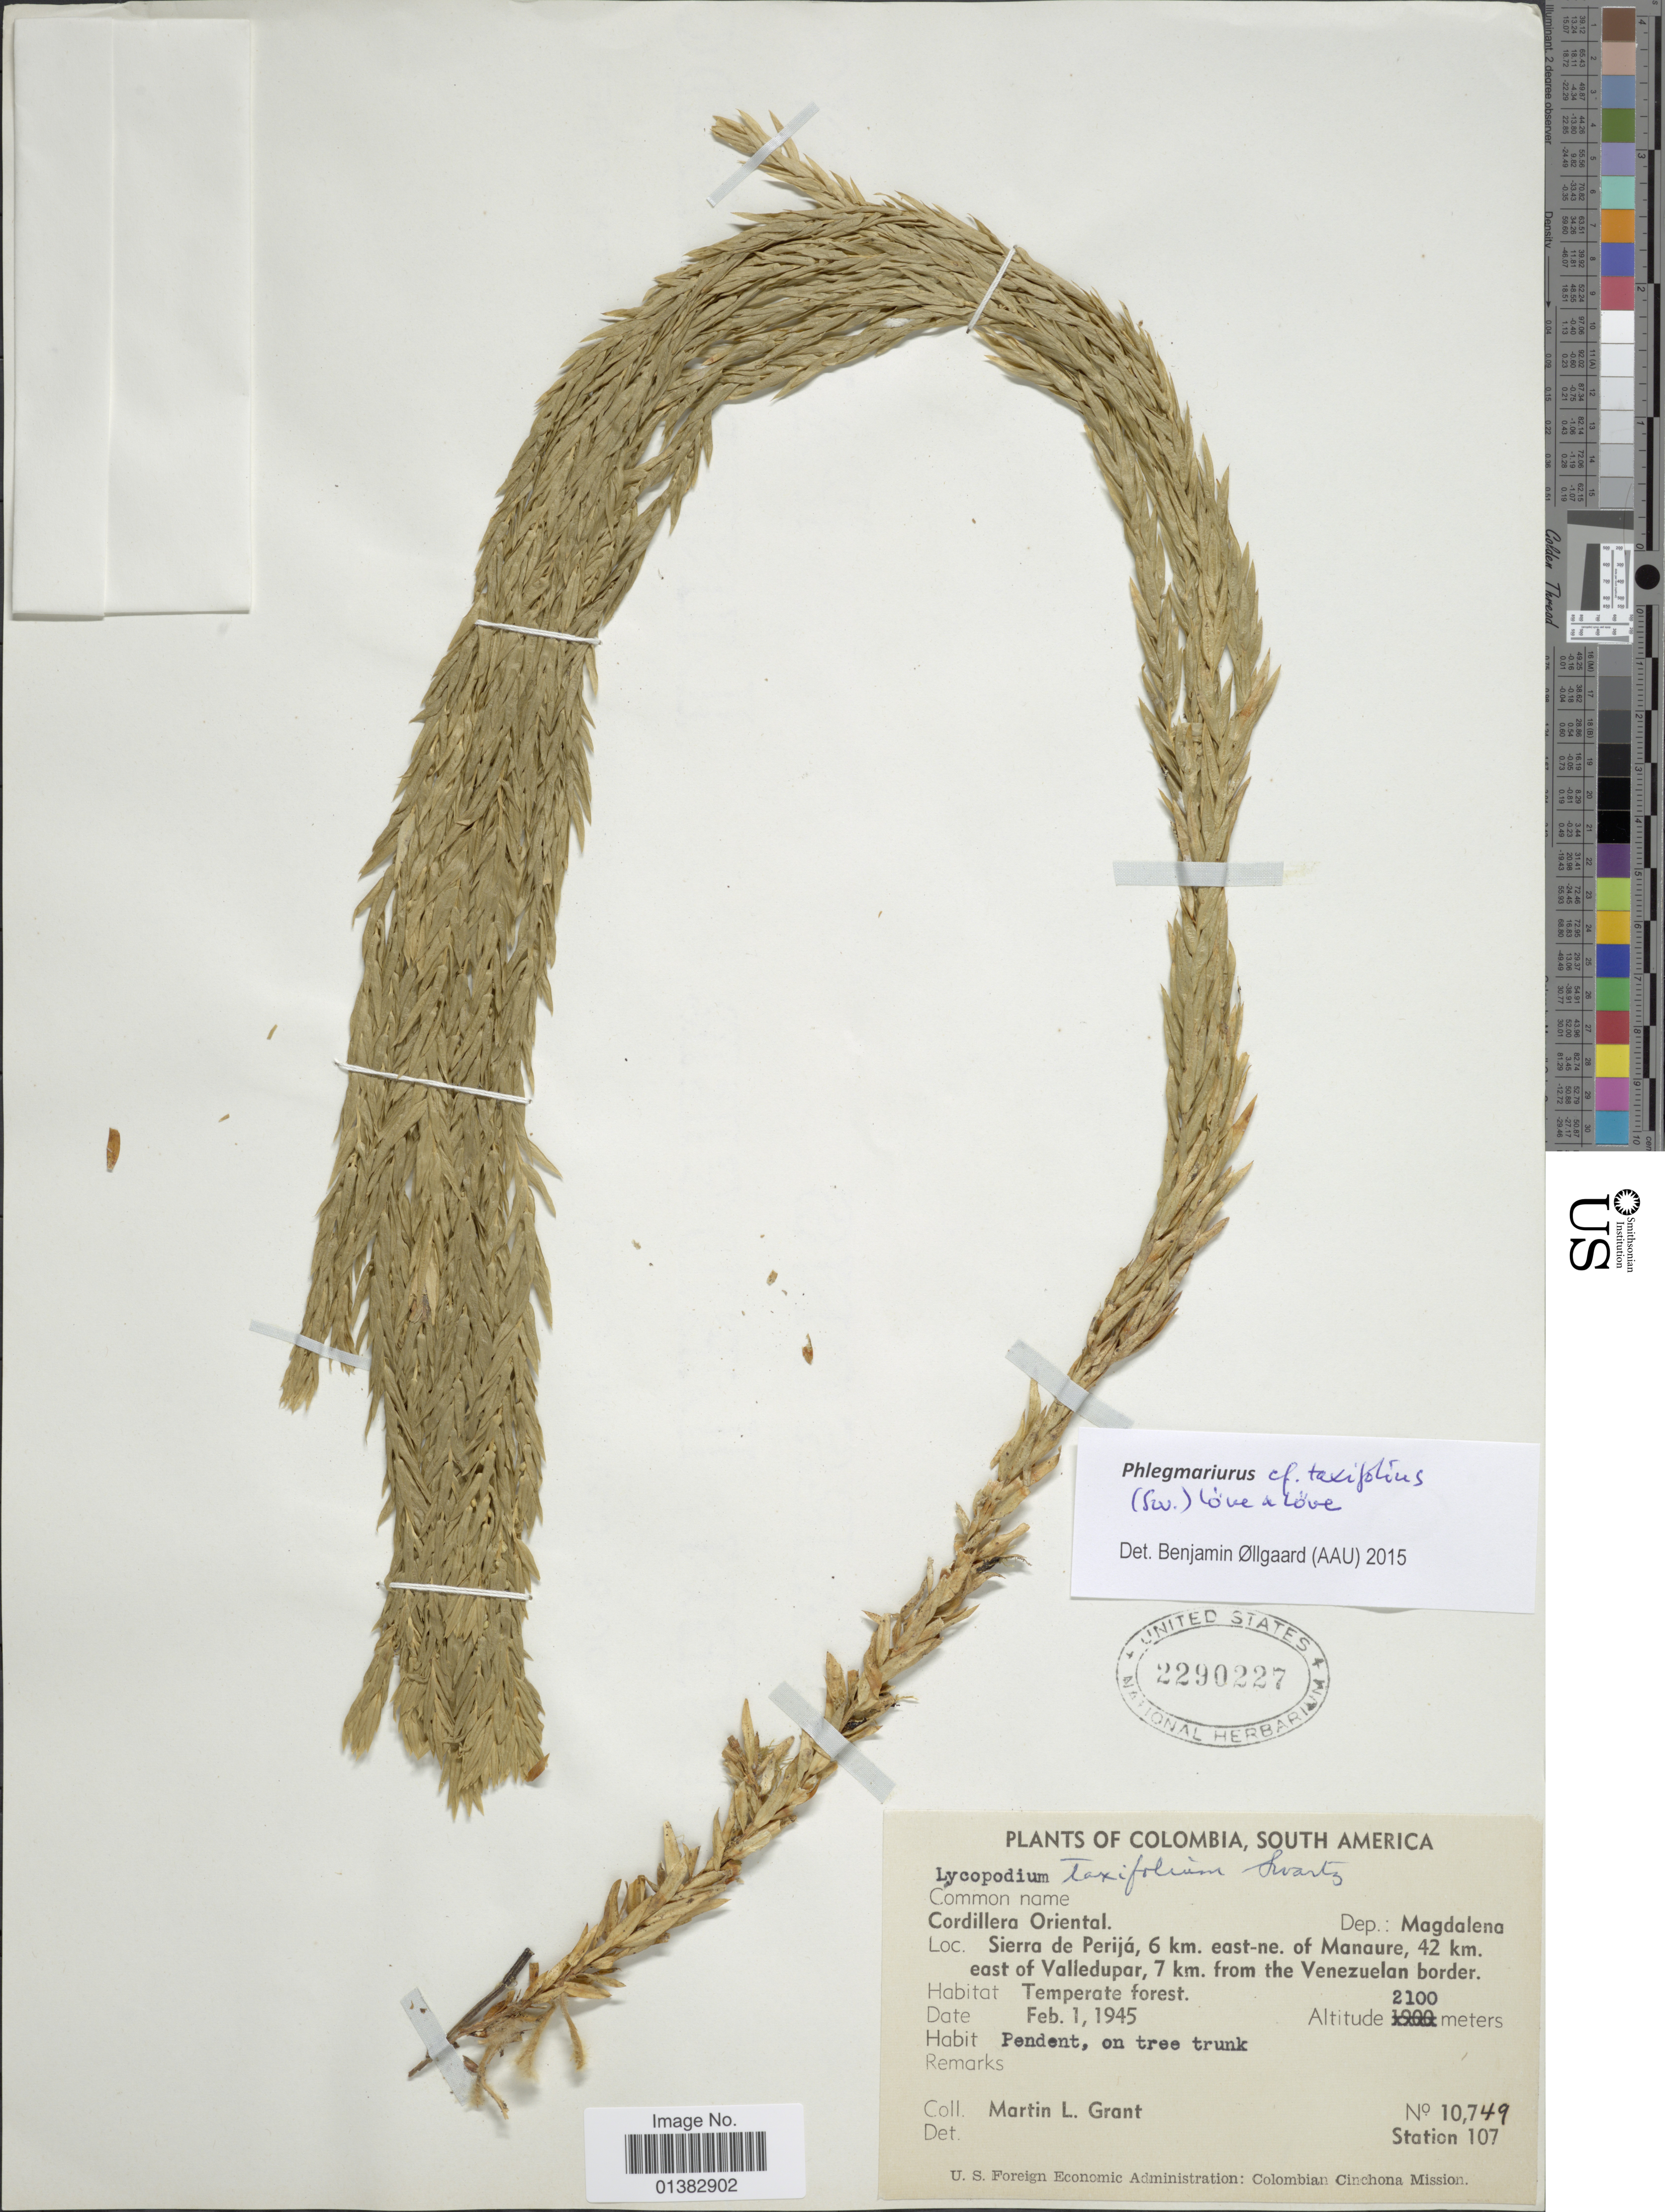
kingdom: Plantae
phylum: Tracheophyta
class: Lycopodiopsida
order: Lycopodiales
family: Lycopodiaceae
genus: Phlegmariurus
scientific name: Phlegmariurus taxifolius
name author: (Sw.) Á. Löve & D. Löve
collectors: M. L. Grant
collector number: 10749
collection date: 1945-02-01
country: Colombia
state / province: Magdalena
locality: Cordillera Oriental, Sierra de Perijá, 6 km. east-ne. of Manaure, 42 km. east of Valledupar, 7 km. from the Venezuelan border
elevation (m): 2100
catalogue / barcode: US 2290227